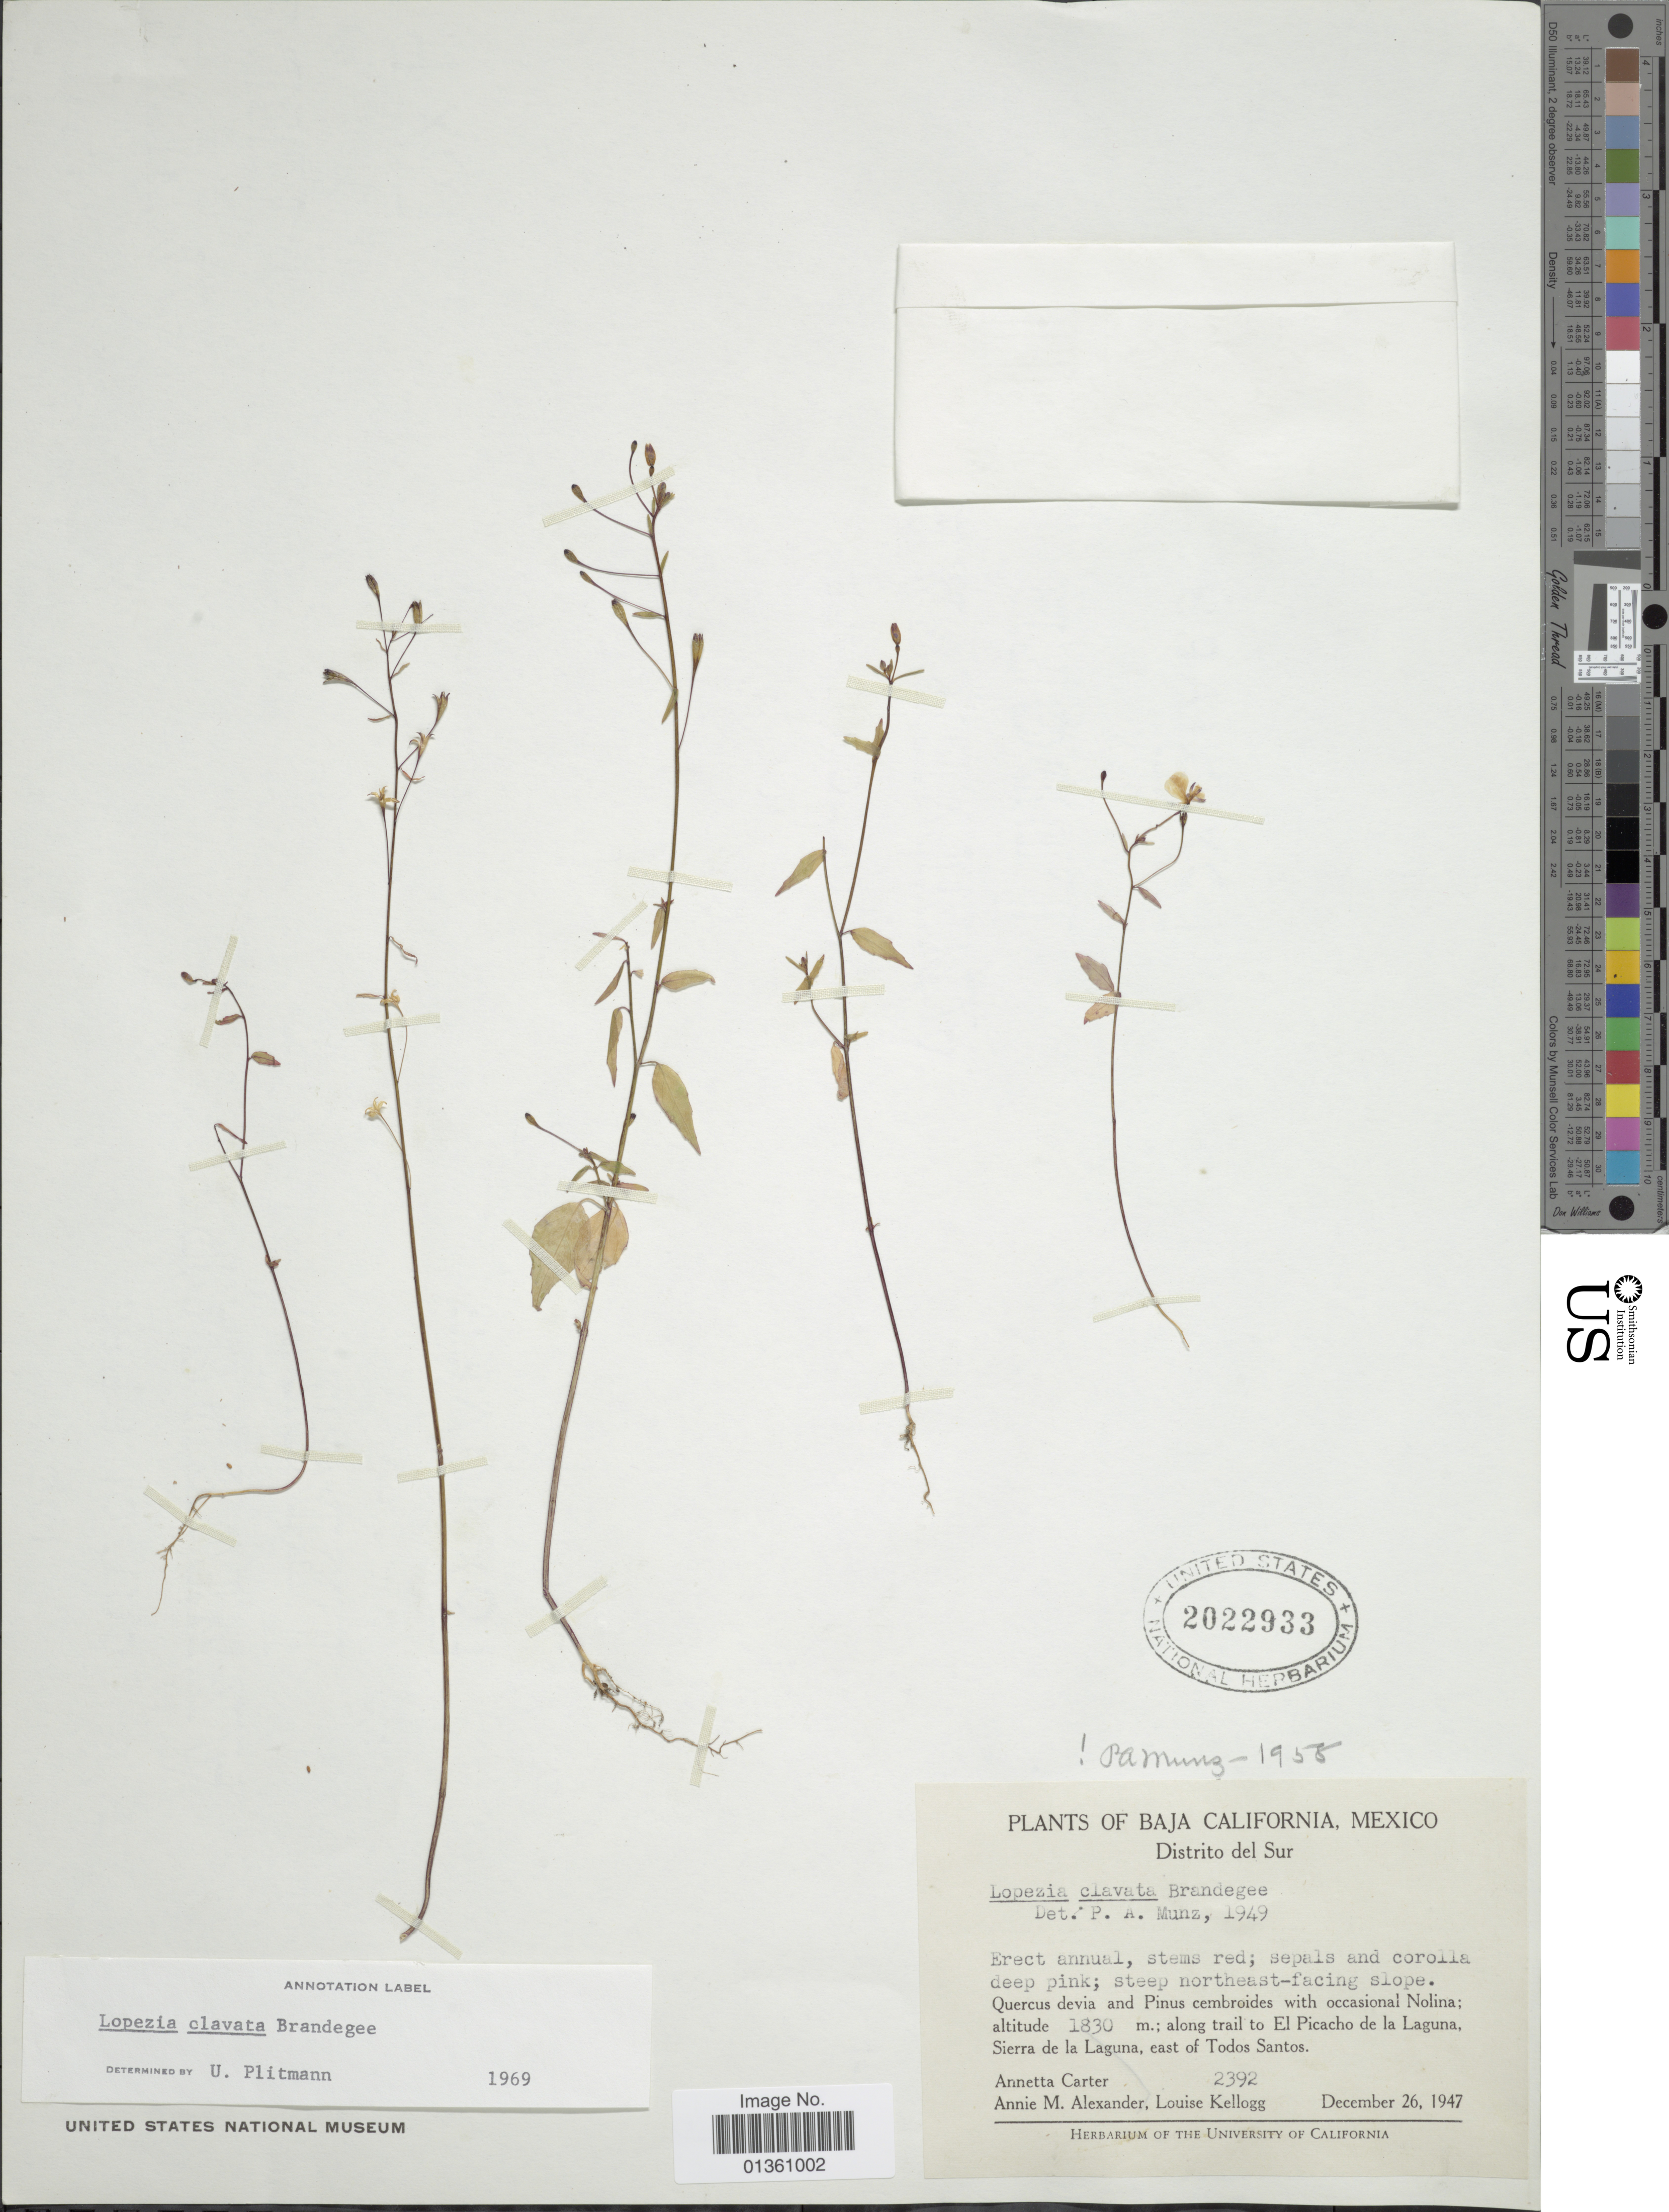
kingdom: Plantae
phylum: Tracheophyta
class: Magnoliopsida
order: Myrtales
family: Onagraceae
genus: Lopezia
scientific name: Lopezia clavata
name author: Brandegee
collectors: A. Carter, A. M. Alexander & L. Kellogg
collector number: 2392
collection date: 1947-12-26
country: Mexico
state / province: Baja California Sur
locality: Distrito del Sur. Along trail to El Picacho de la Laguna, Sierra de la Laguna, east of Todos Santos.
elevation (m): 1830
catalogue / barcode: US 2022933